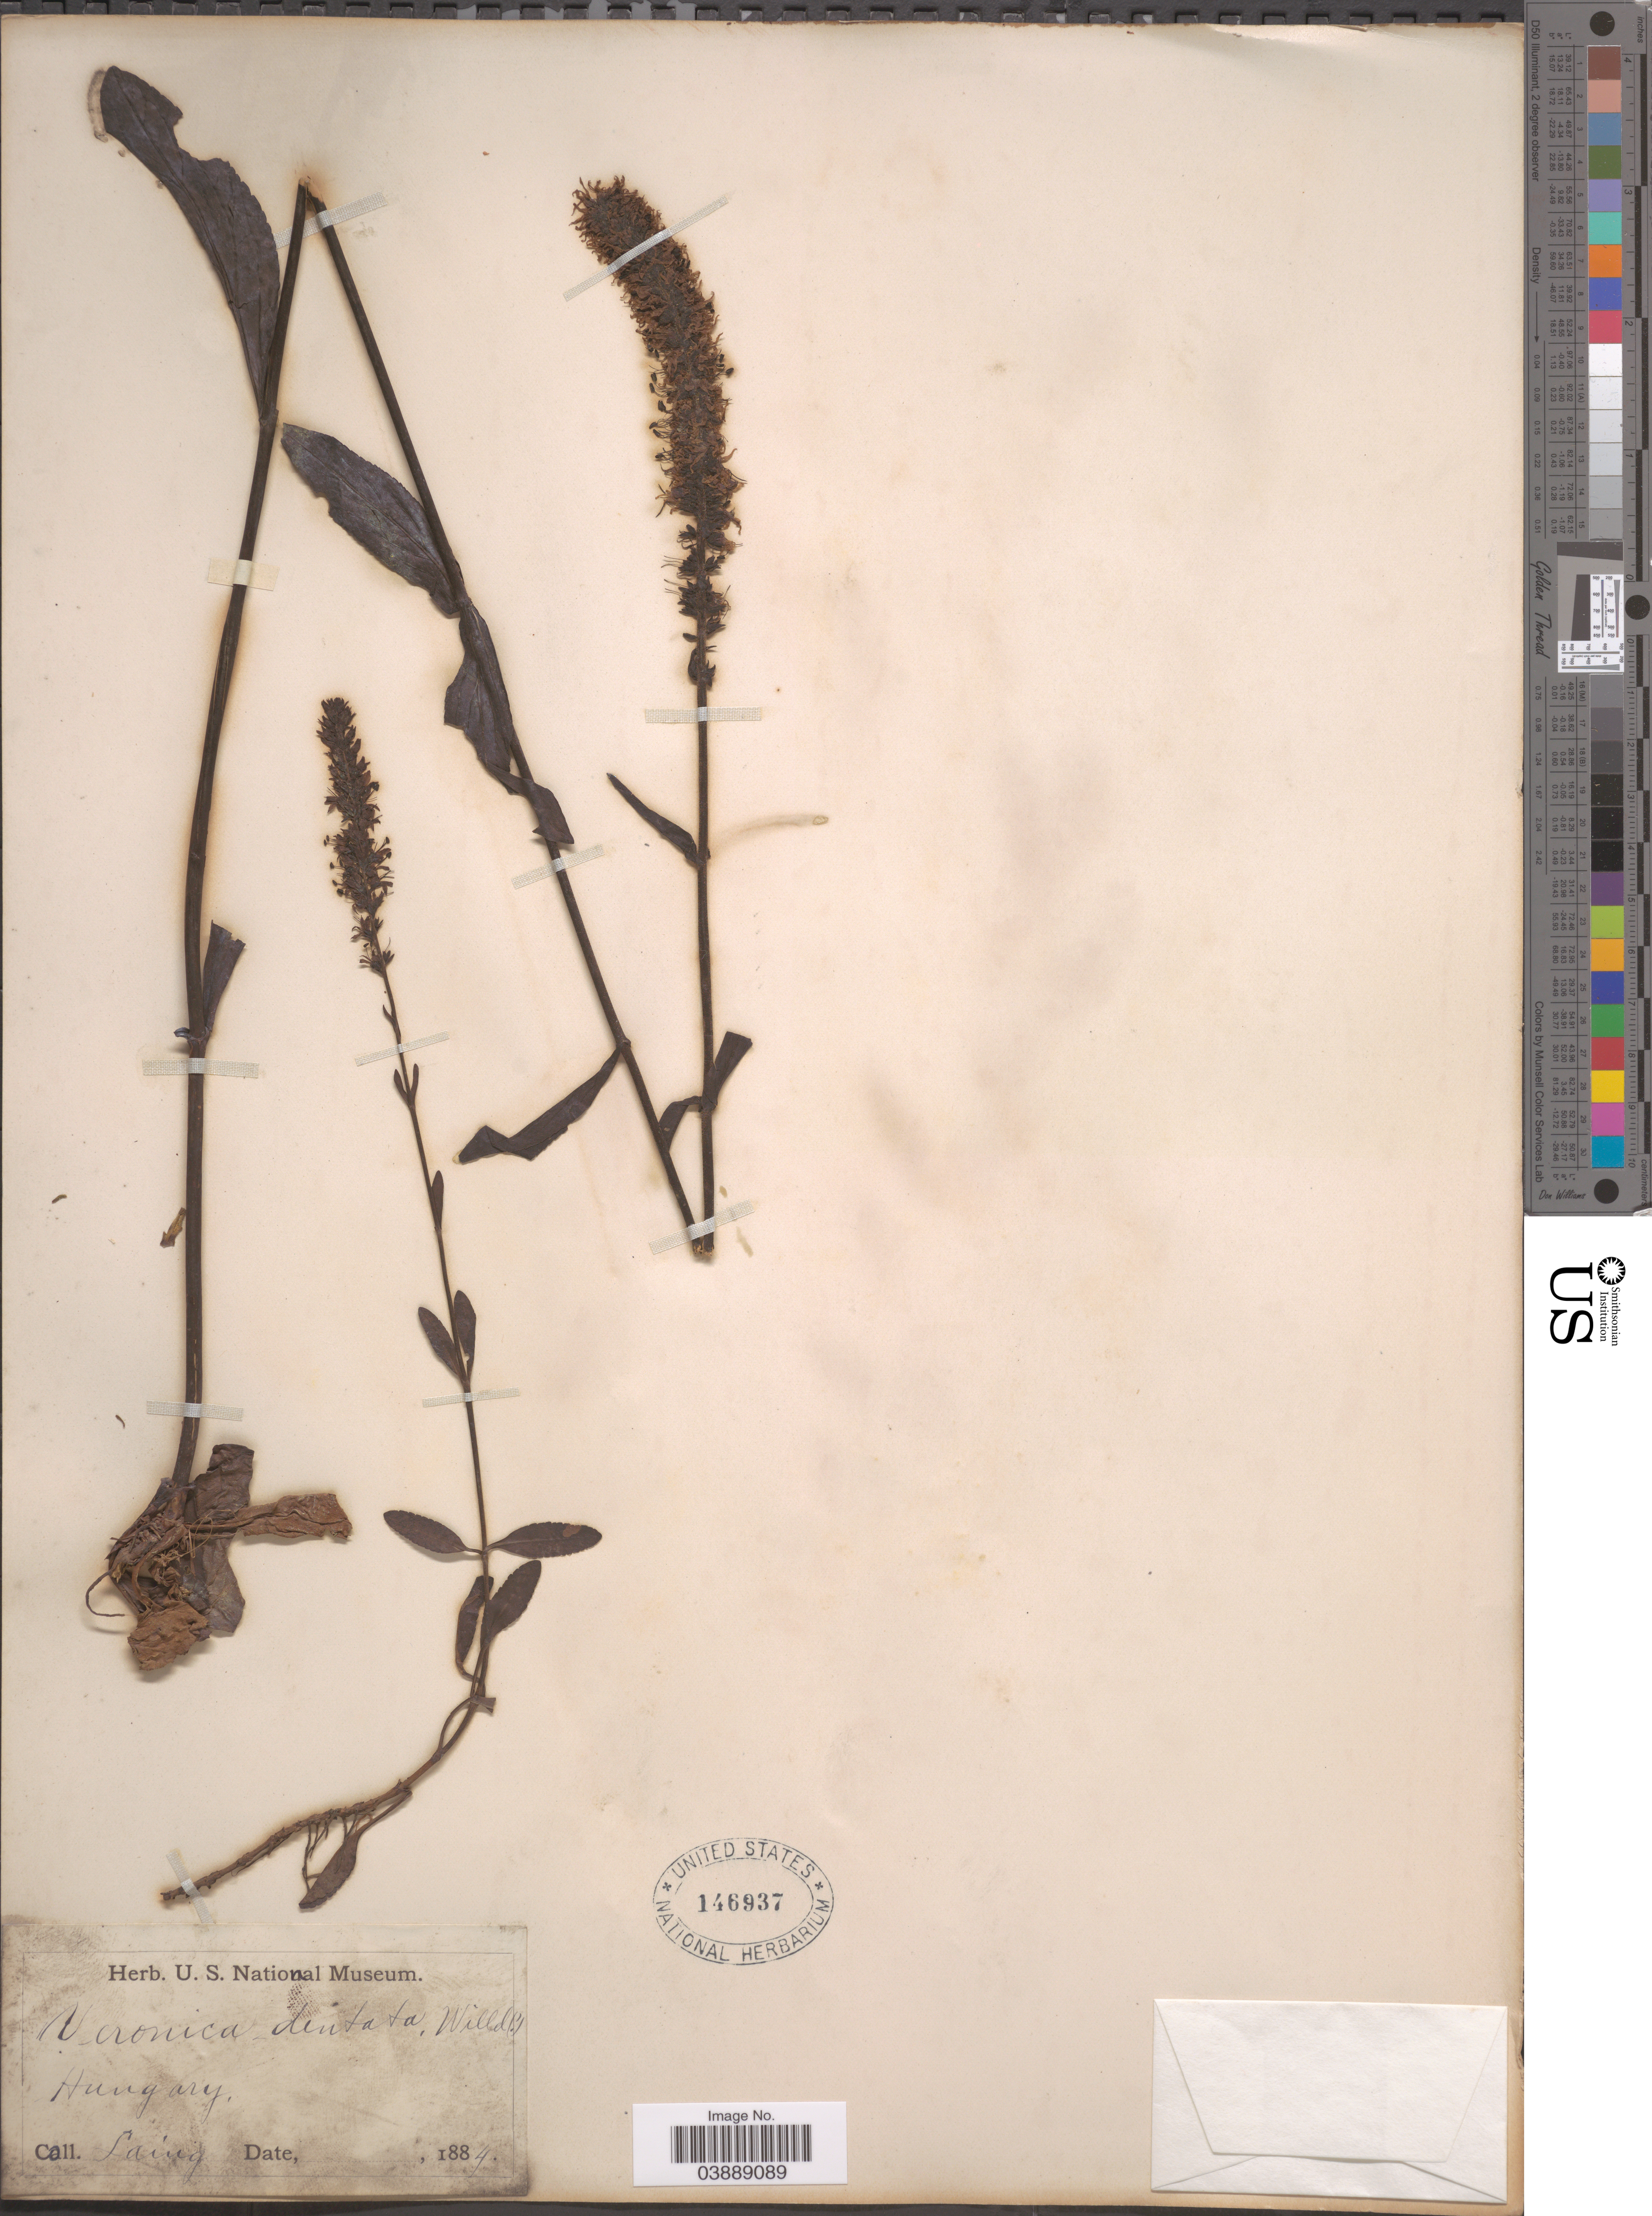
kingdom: Plantae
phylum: Tracheophyta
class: Magnoliopsida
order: Lamiales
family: Plantaginaceae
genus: Veronica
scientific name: Veronica dentata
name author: F.W. Schmidt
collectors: -. Laing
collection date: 1884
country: Hungary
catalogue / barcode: US 146937